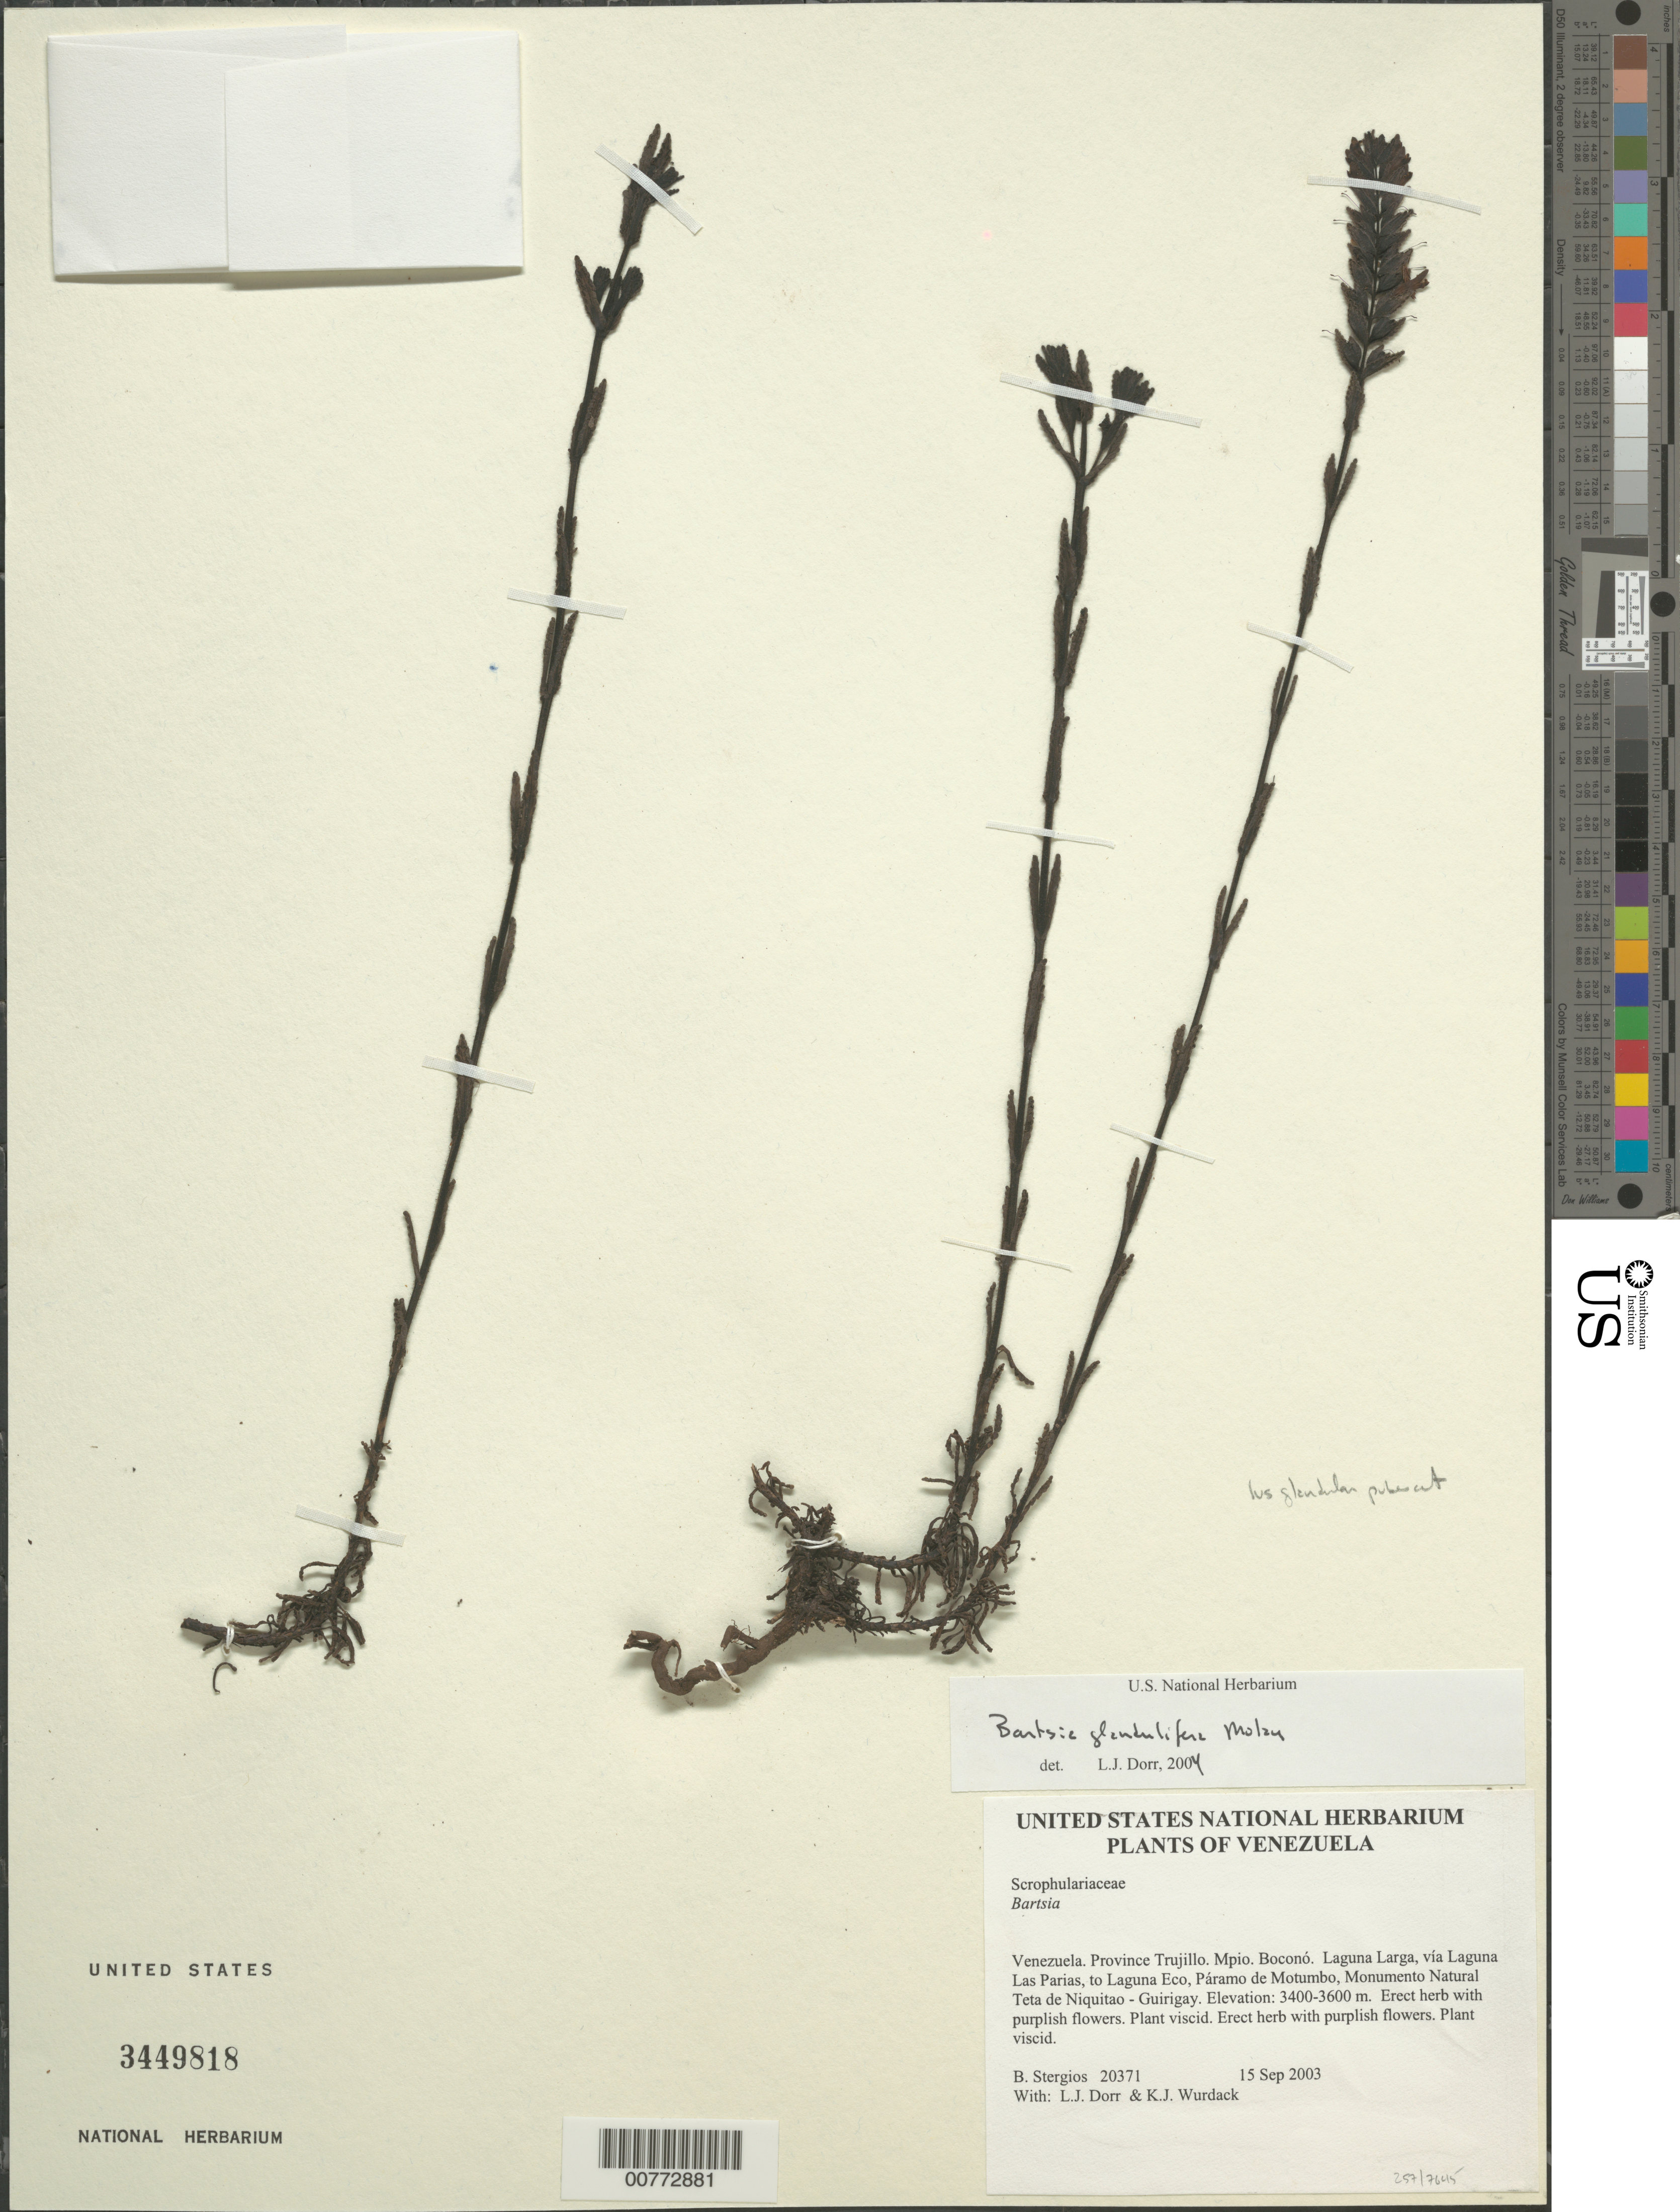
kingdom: Plantae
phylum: Tracheophyta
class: Magnoliopsida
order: Lamiales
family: Orobanchaceae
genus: Bartsia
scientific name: Bartsia glandulifera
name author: Molau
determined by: Dorr, L. J., (BOT), Smithsonian Institution - National Museum of Natural History (UNITED STATES)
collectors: B. G. Stergios, L. J. Dorr & K. Wurdack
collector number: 20371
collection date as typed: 15 Sep 2003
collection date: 2003-09-15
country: Venezuela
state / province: Trujillo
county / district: Boconó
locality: Laguna Larga, vía Laguna Las Parias, to Laguna Eco, Páramo de Motumbo, Monumento Natural Teta de Niquitao - Guirigay.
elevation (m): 3400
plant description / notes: PORT, US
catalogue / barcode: US 3449818